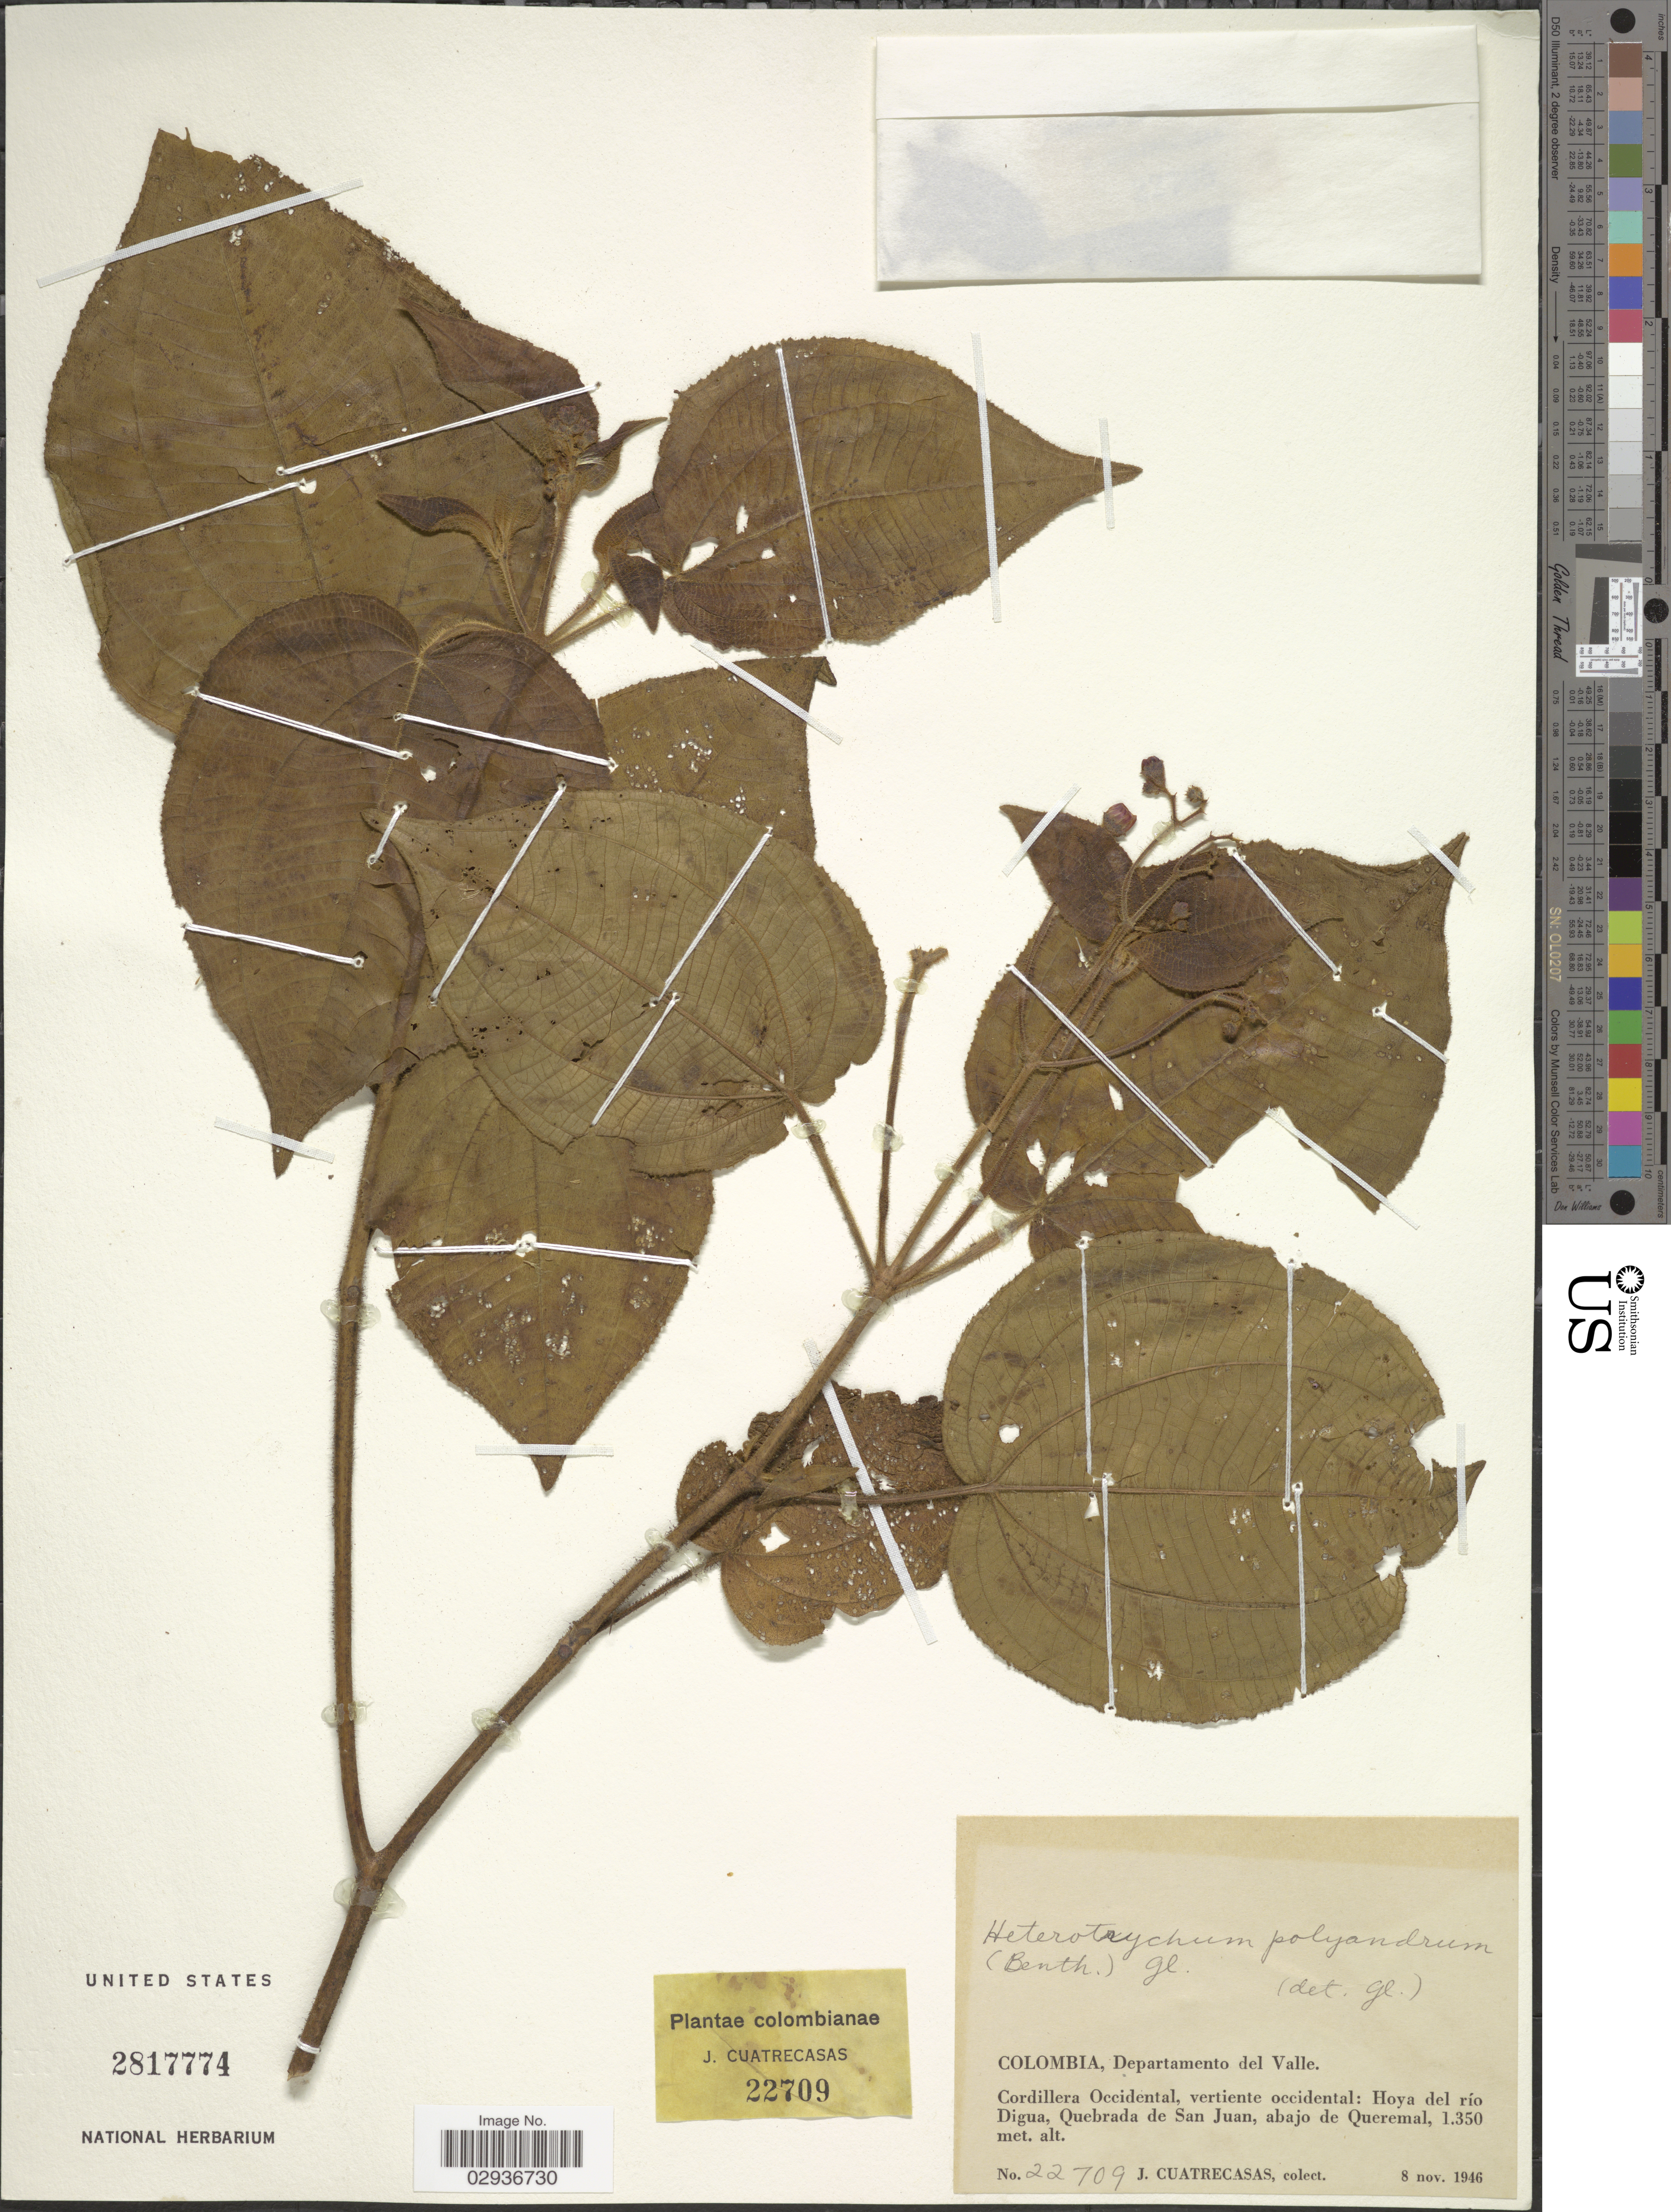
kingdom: Plantae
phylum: Tracheophyta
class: Magnoliopsida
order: Myrtales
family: Melastomataceae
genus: Miconia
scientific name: Miconia benthamiana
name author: Triana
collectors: J. Cuatrecasas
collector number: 22709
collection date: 1946-11-08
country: Colombia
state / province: Valle del Cauca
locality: Departamento del Valle, Cordillera Occidental, vertiente occidental: Hoya del río Digua, Quebrada de San Juan, abajo de Queremal.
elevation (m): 1350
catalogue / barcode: US 2817774